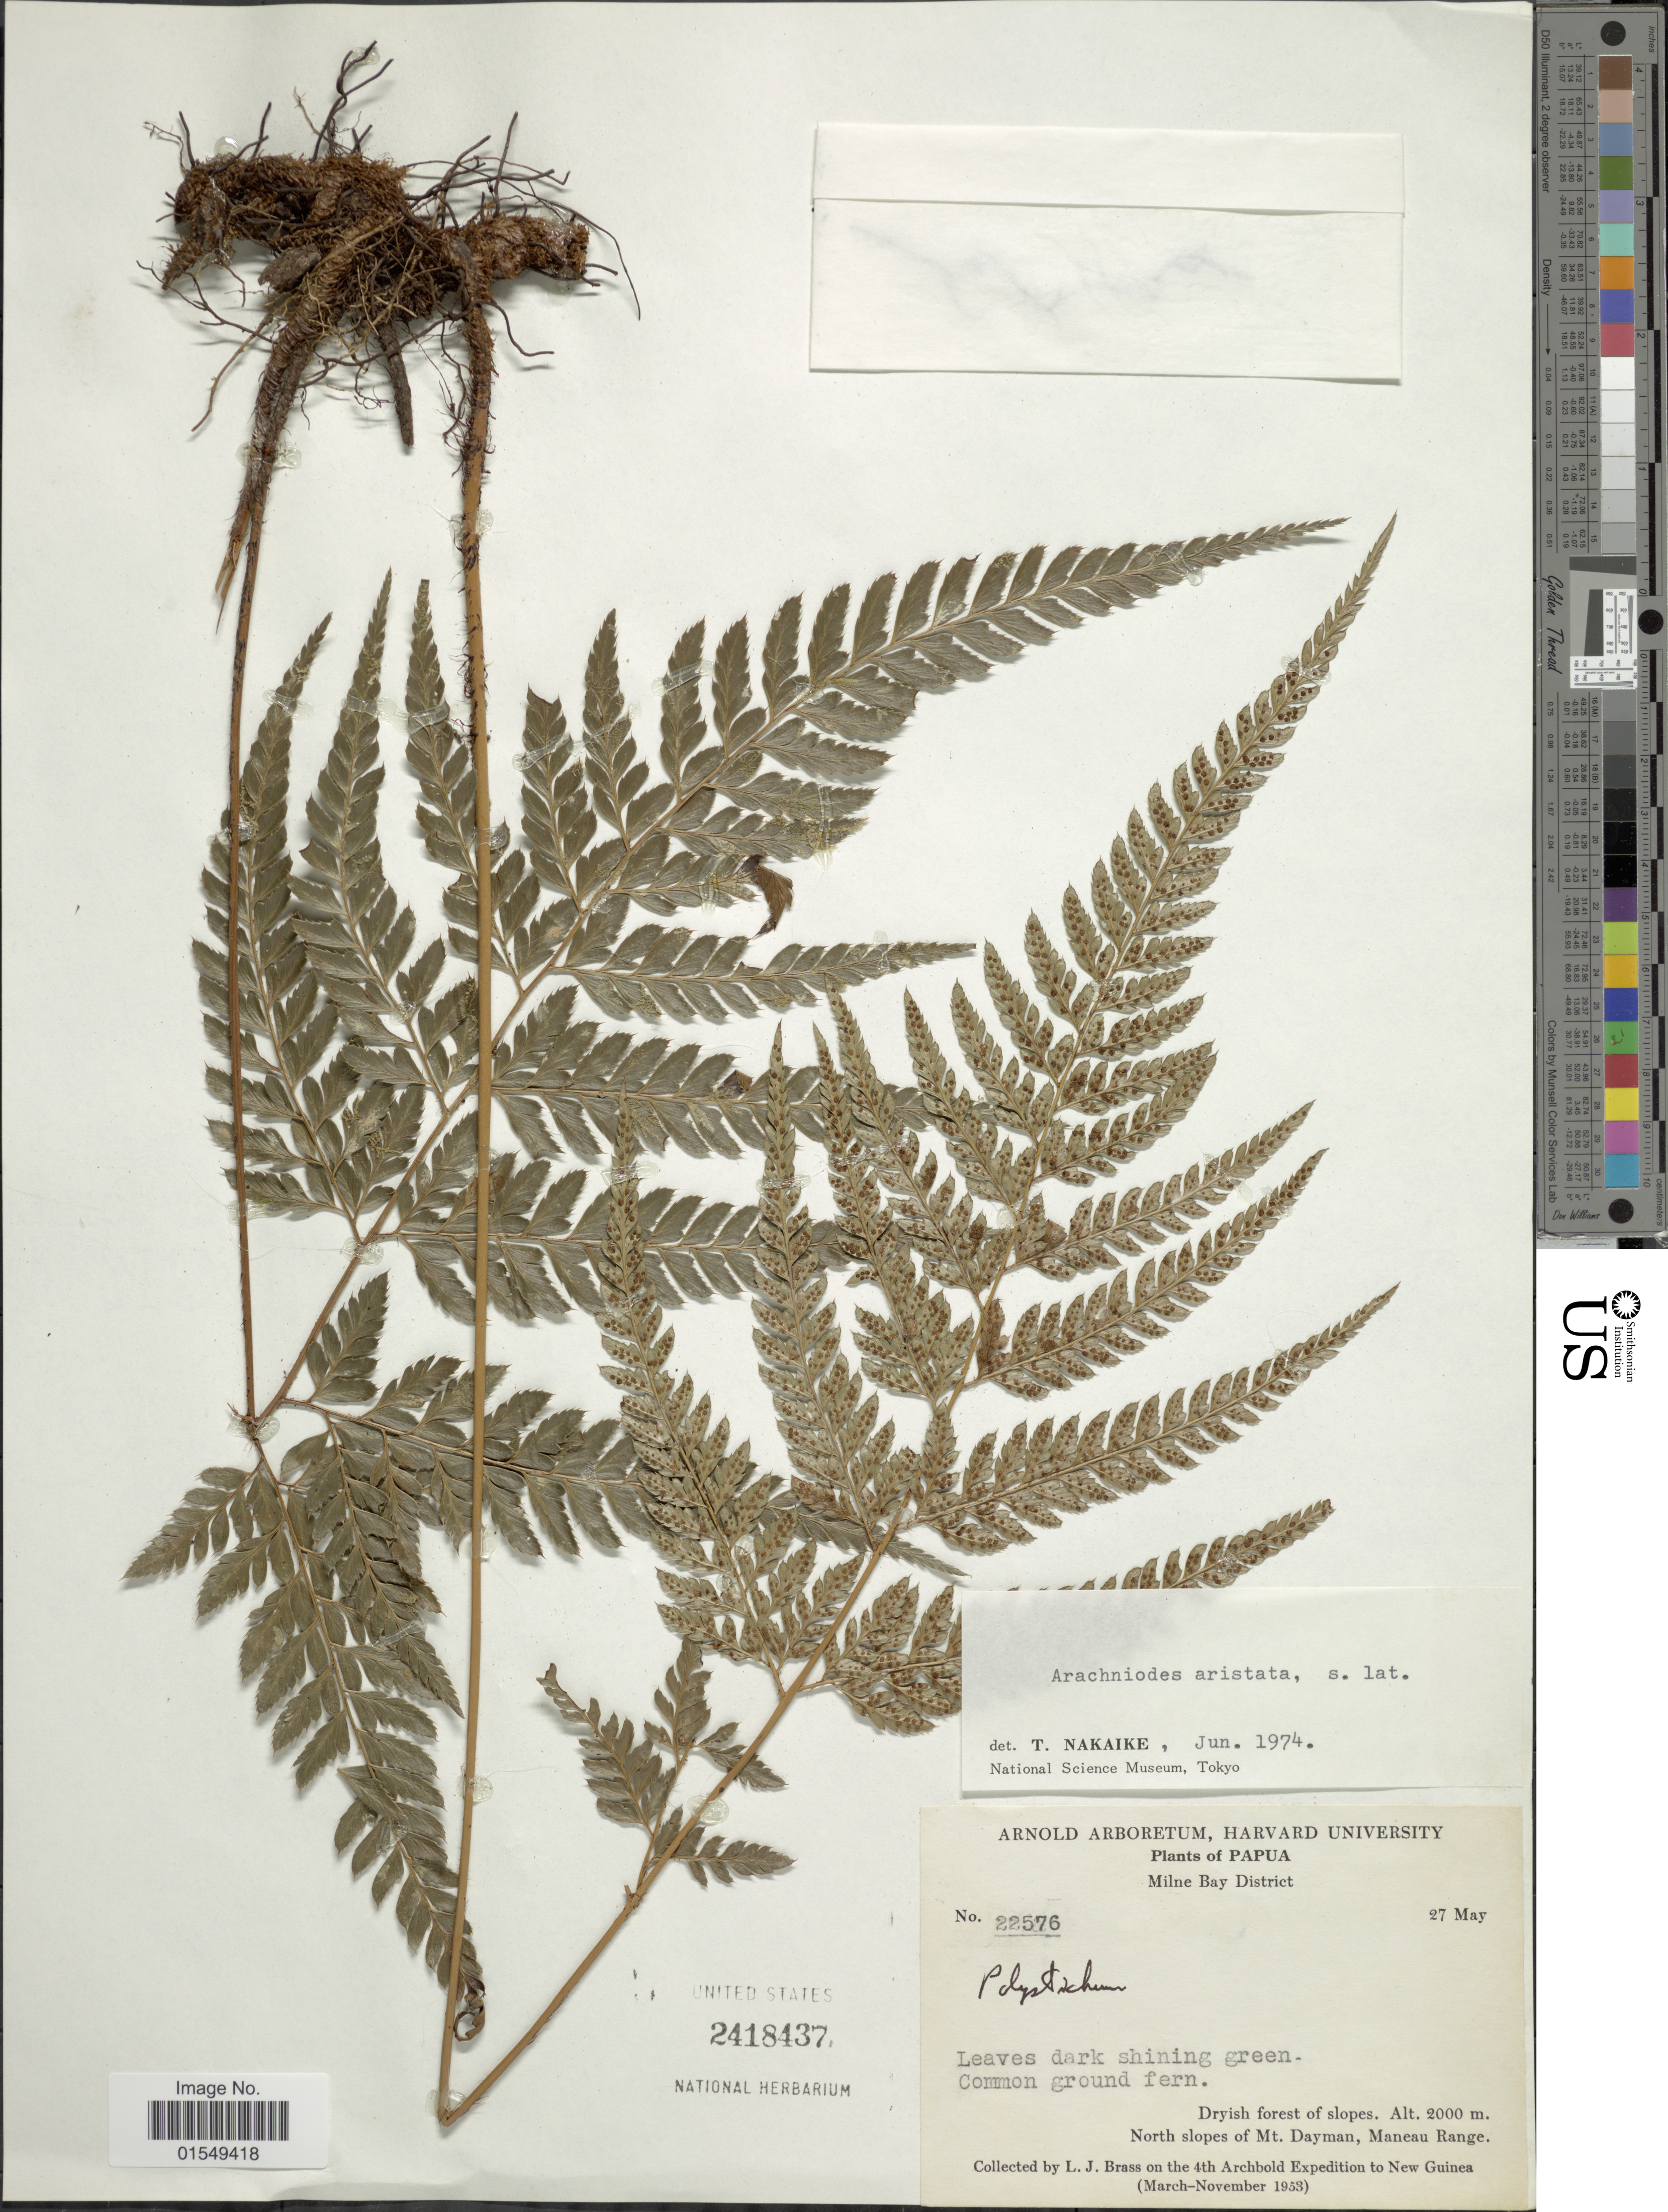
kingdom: Plantae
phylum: Tracheophyta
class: Polypodiopsida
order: Polypodiales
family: Dryopteridaceae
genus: Arachniodes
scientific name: Arachniodes aristata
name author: (G. Forst.) Tindale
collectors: L. J. Brass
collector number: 22576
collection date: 1953-05-27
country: Papua New Guinea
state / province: Milne Bay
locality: Papua, Milne Bay District, Dryish forest, North slopes of Mt. Dayman, Maneau Range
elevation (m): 2000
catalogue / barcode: US 2418437